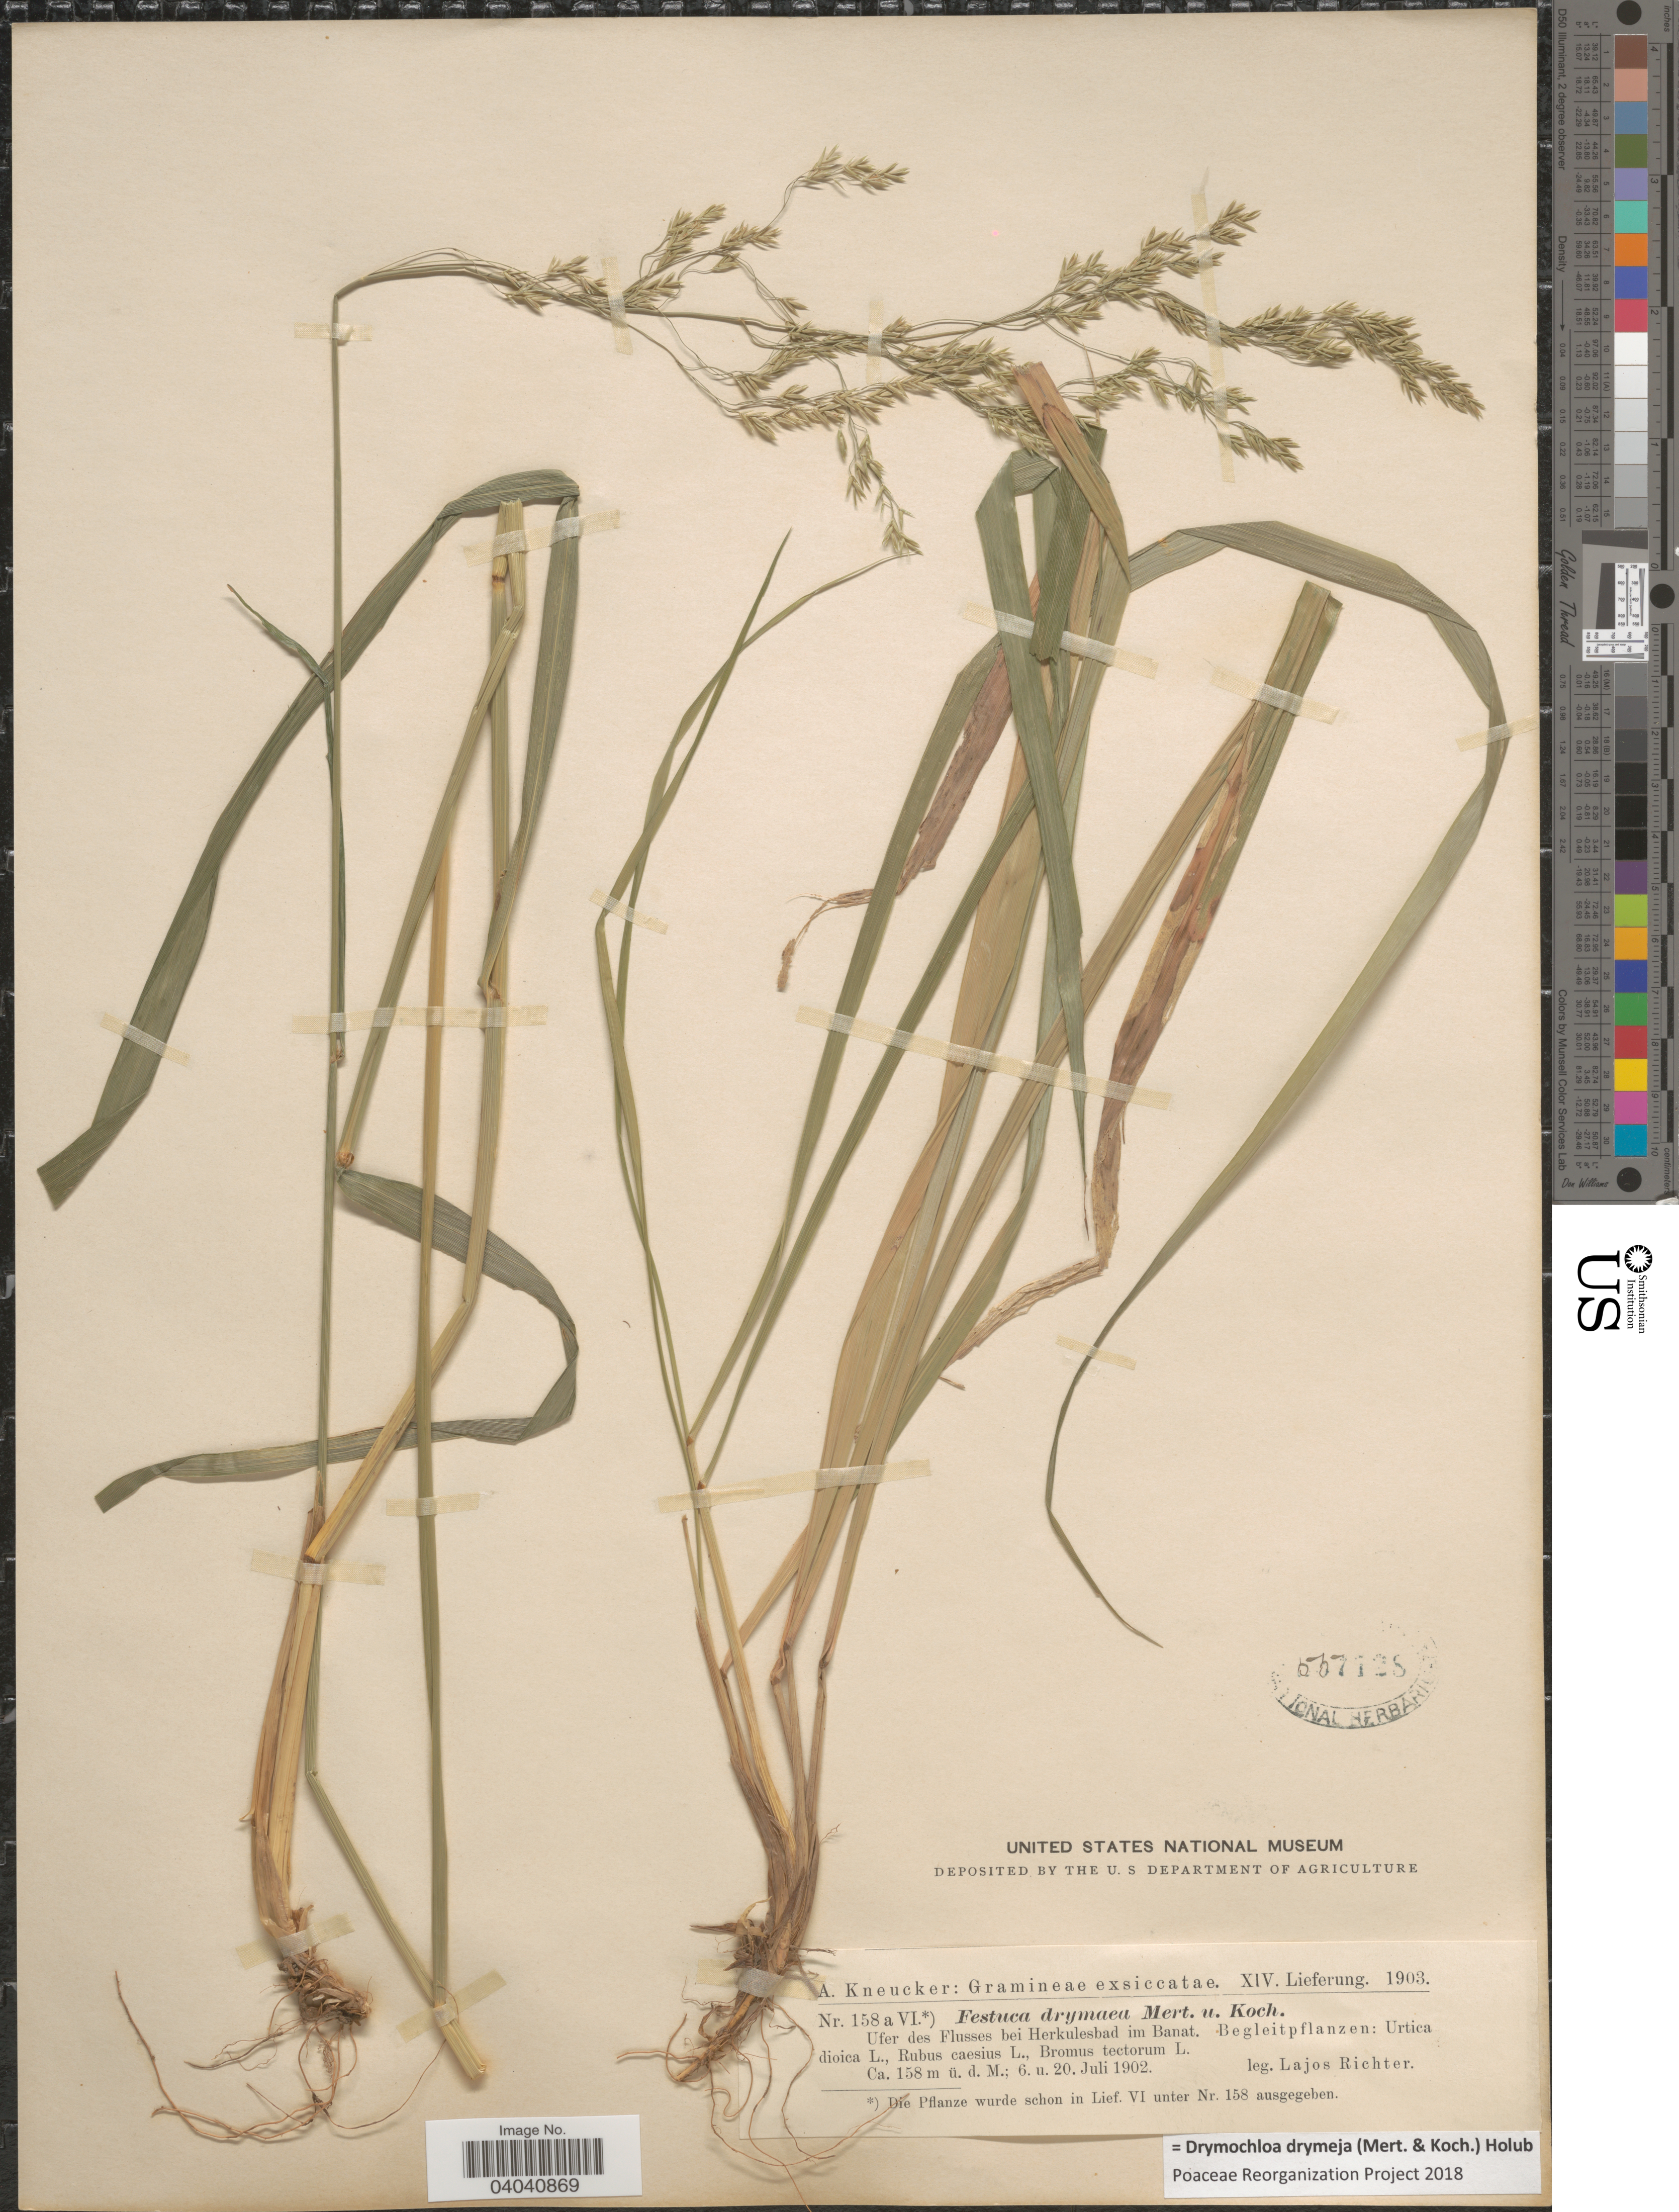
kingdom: Plantae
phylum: Tracheophyta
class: Liliopsida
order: Poales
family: Poaceae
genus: Drymochloa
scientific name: Drymochloa drymeja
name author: (Mert. & W.D.J. Koch) Holub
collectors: L. Richter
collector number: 158a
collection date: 1902-07-06/1902-07-20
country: Romania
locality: Ufer des Flusses bei Herkulesbad im Banat.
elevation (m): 158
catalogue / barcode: US 557128